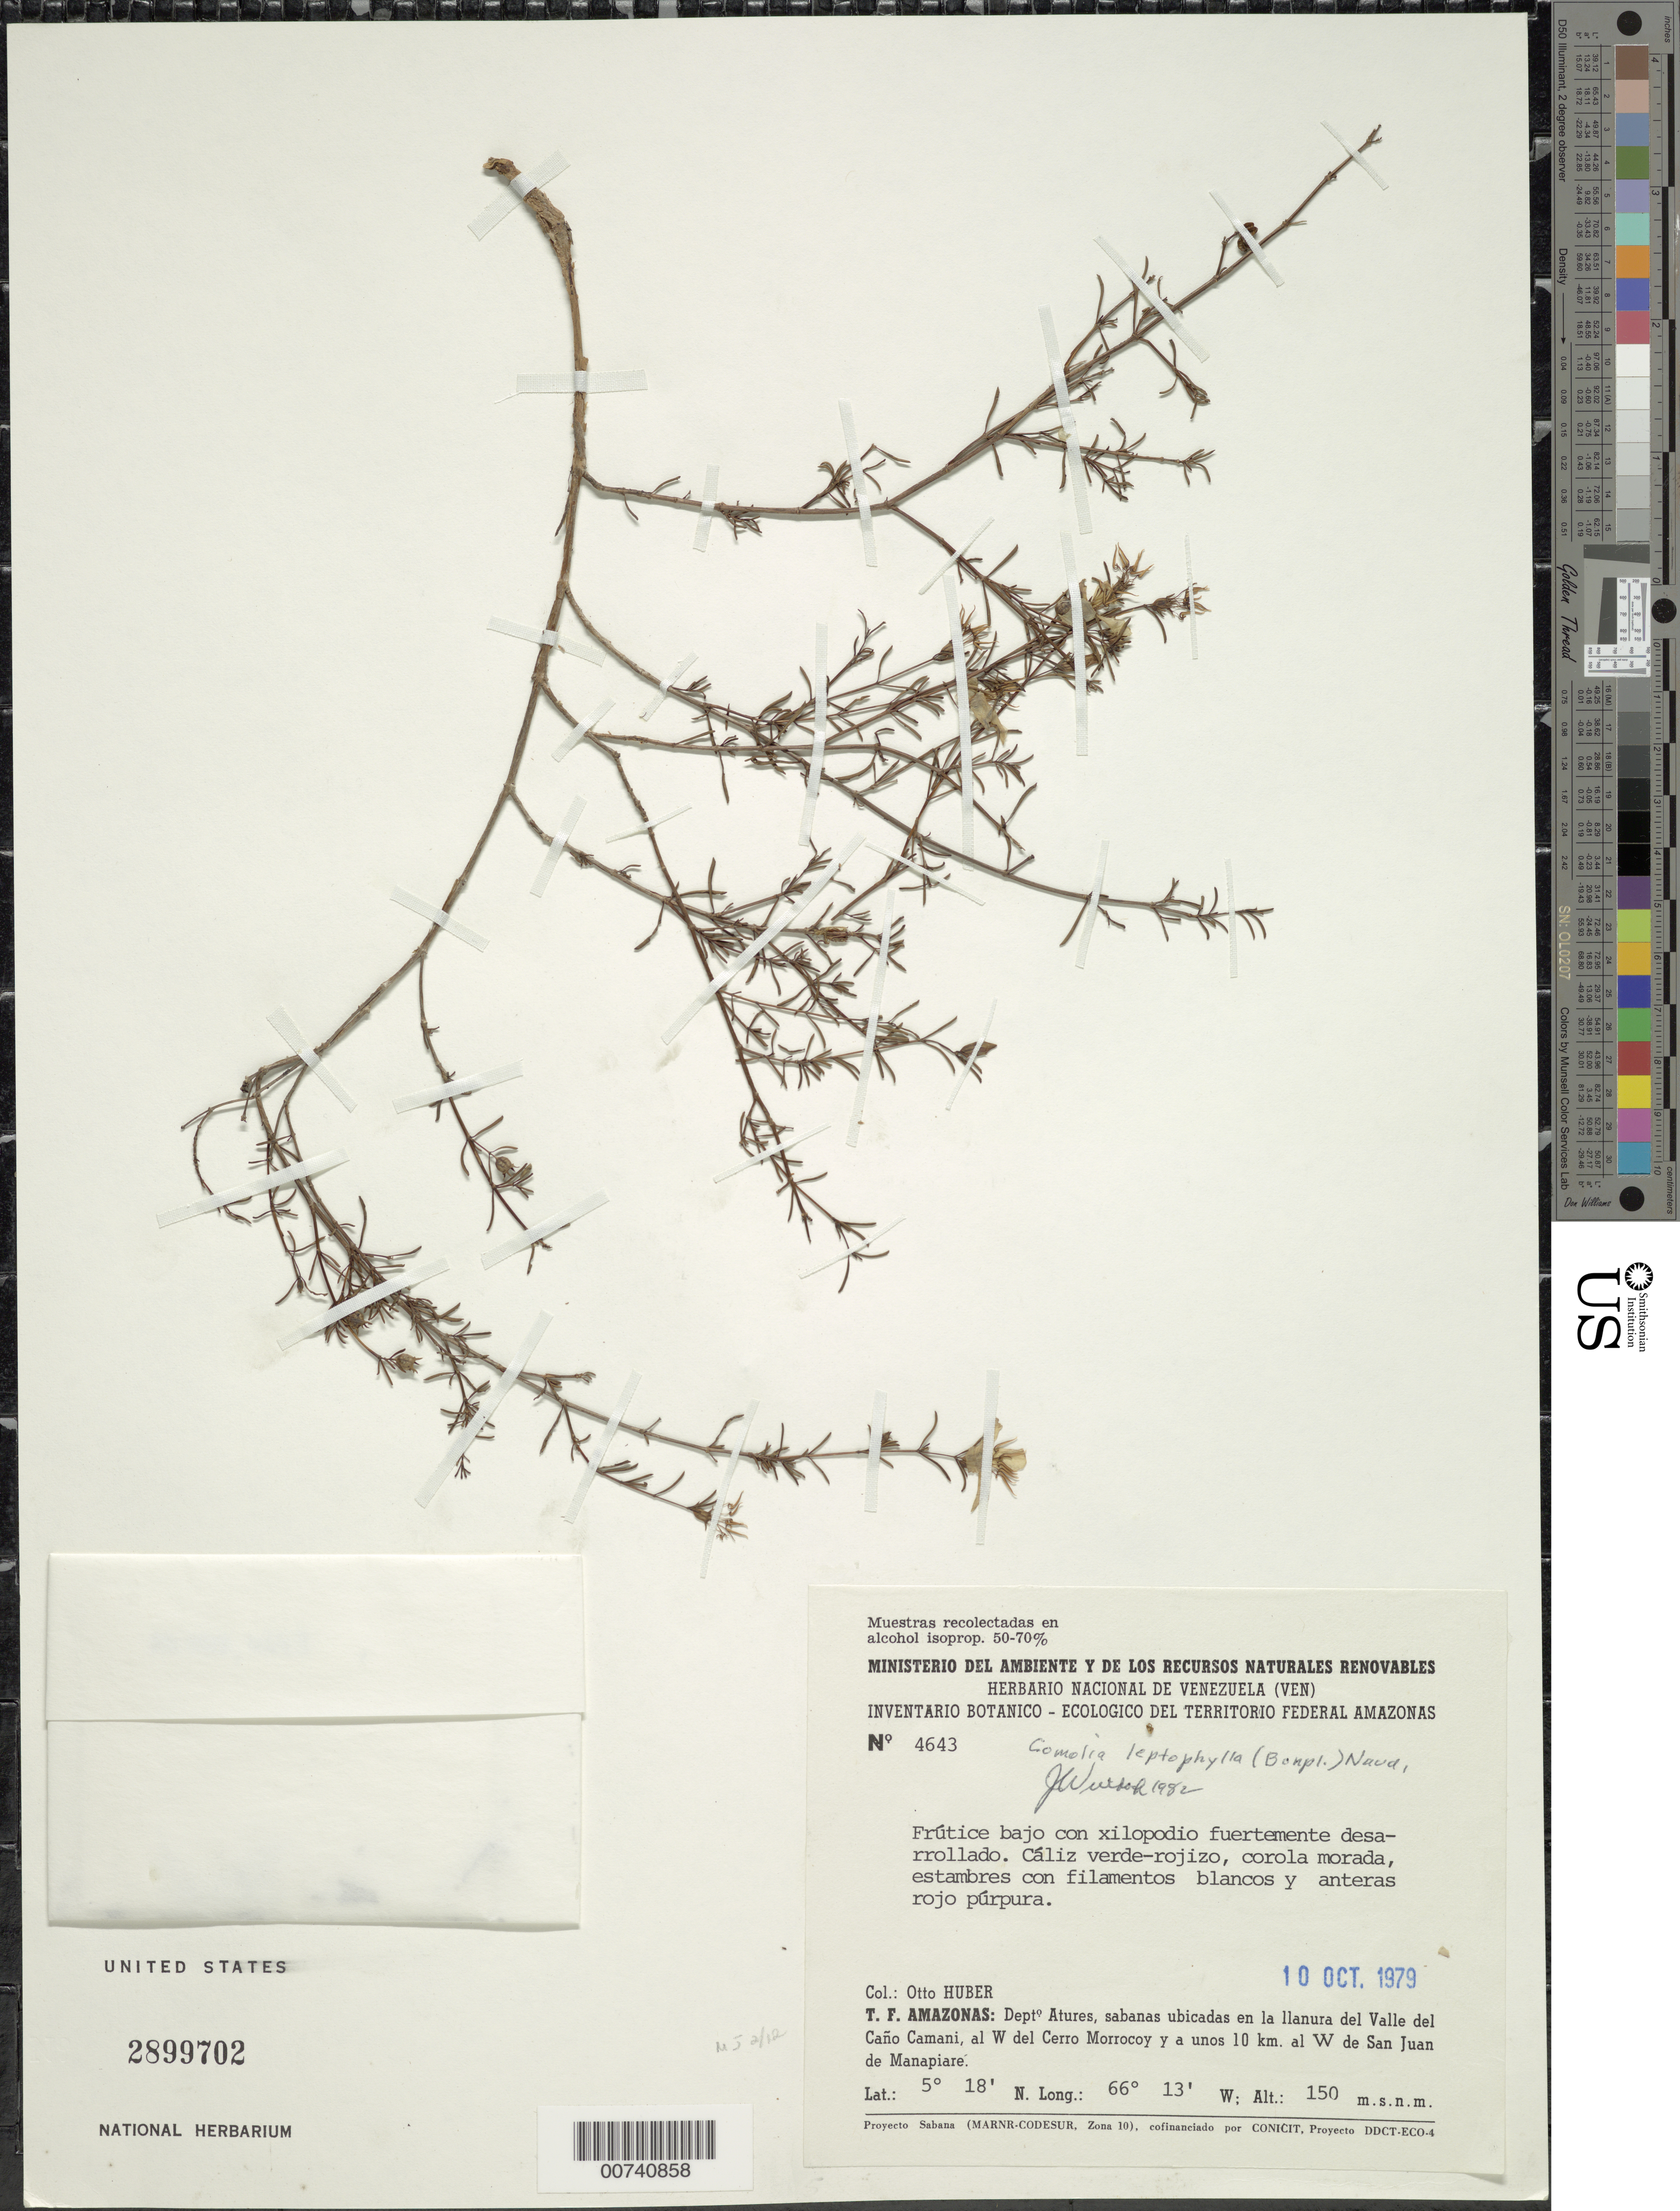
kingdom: Plantae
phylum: Tracheophyta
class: Magnoliopsida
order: Myrtales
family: Melastomataceae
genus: Comolia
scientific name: Comolia leptophylla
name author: (Bonpl.) Naudin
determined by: Wurdack, John J., (US), US (UNITED STATES)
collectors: O. Huber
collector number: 4643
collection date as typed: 10-Oct-79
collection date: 1979-10-10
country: Venezuela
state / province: Amazonas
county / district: Atures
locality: Caño Camani, valle; W del Cerro Morrocoy y 10 km W de San Juan de Manapiare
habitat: Savannas located on the plains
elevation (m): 150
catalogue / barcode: US 2899702